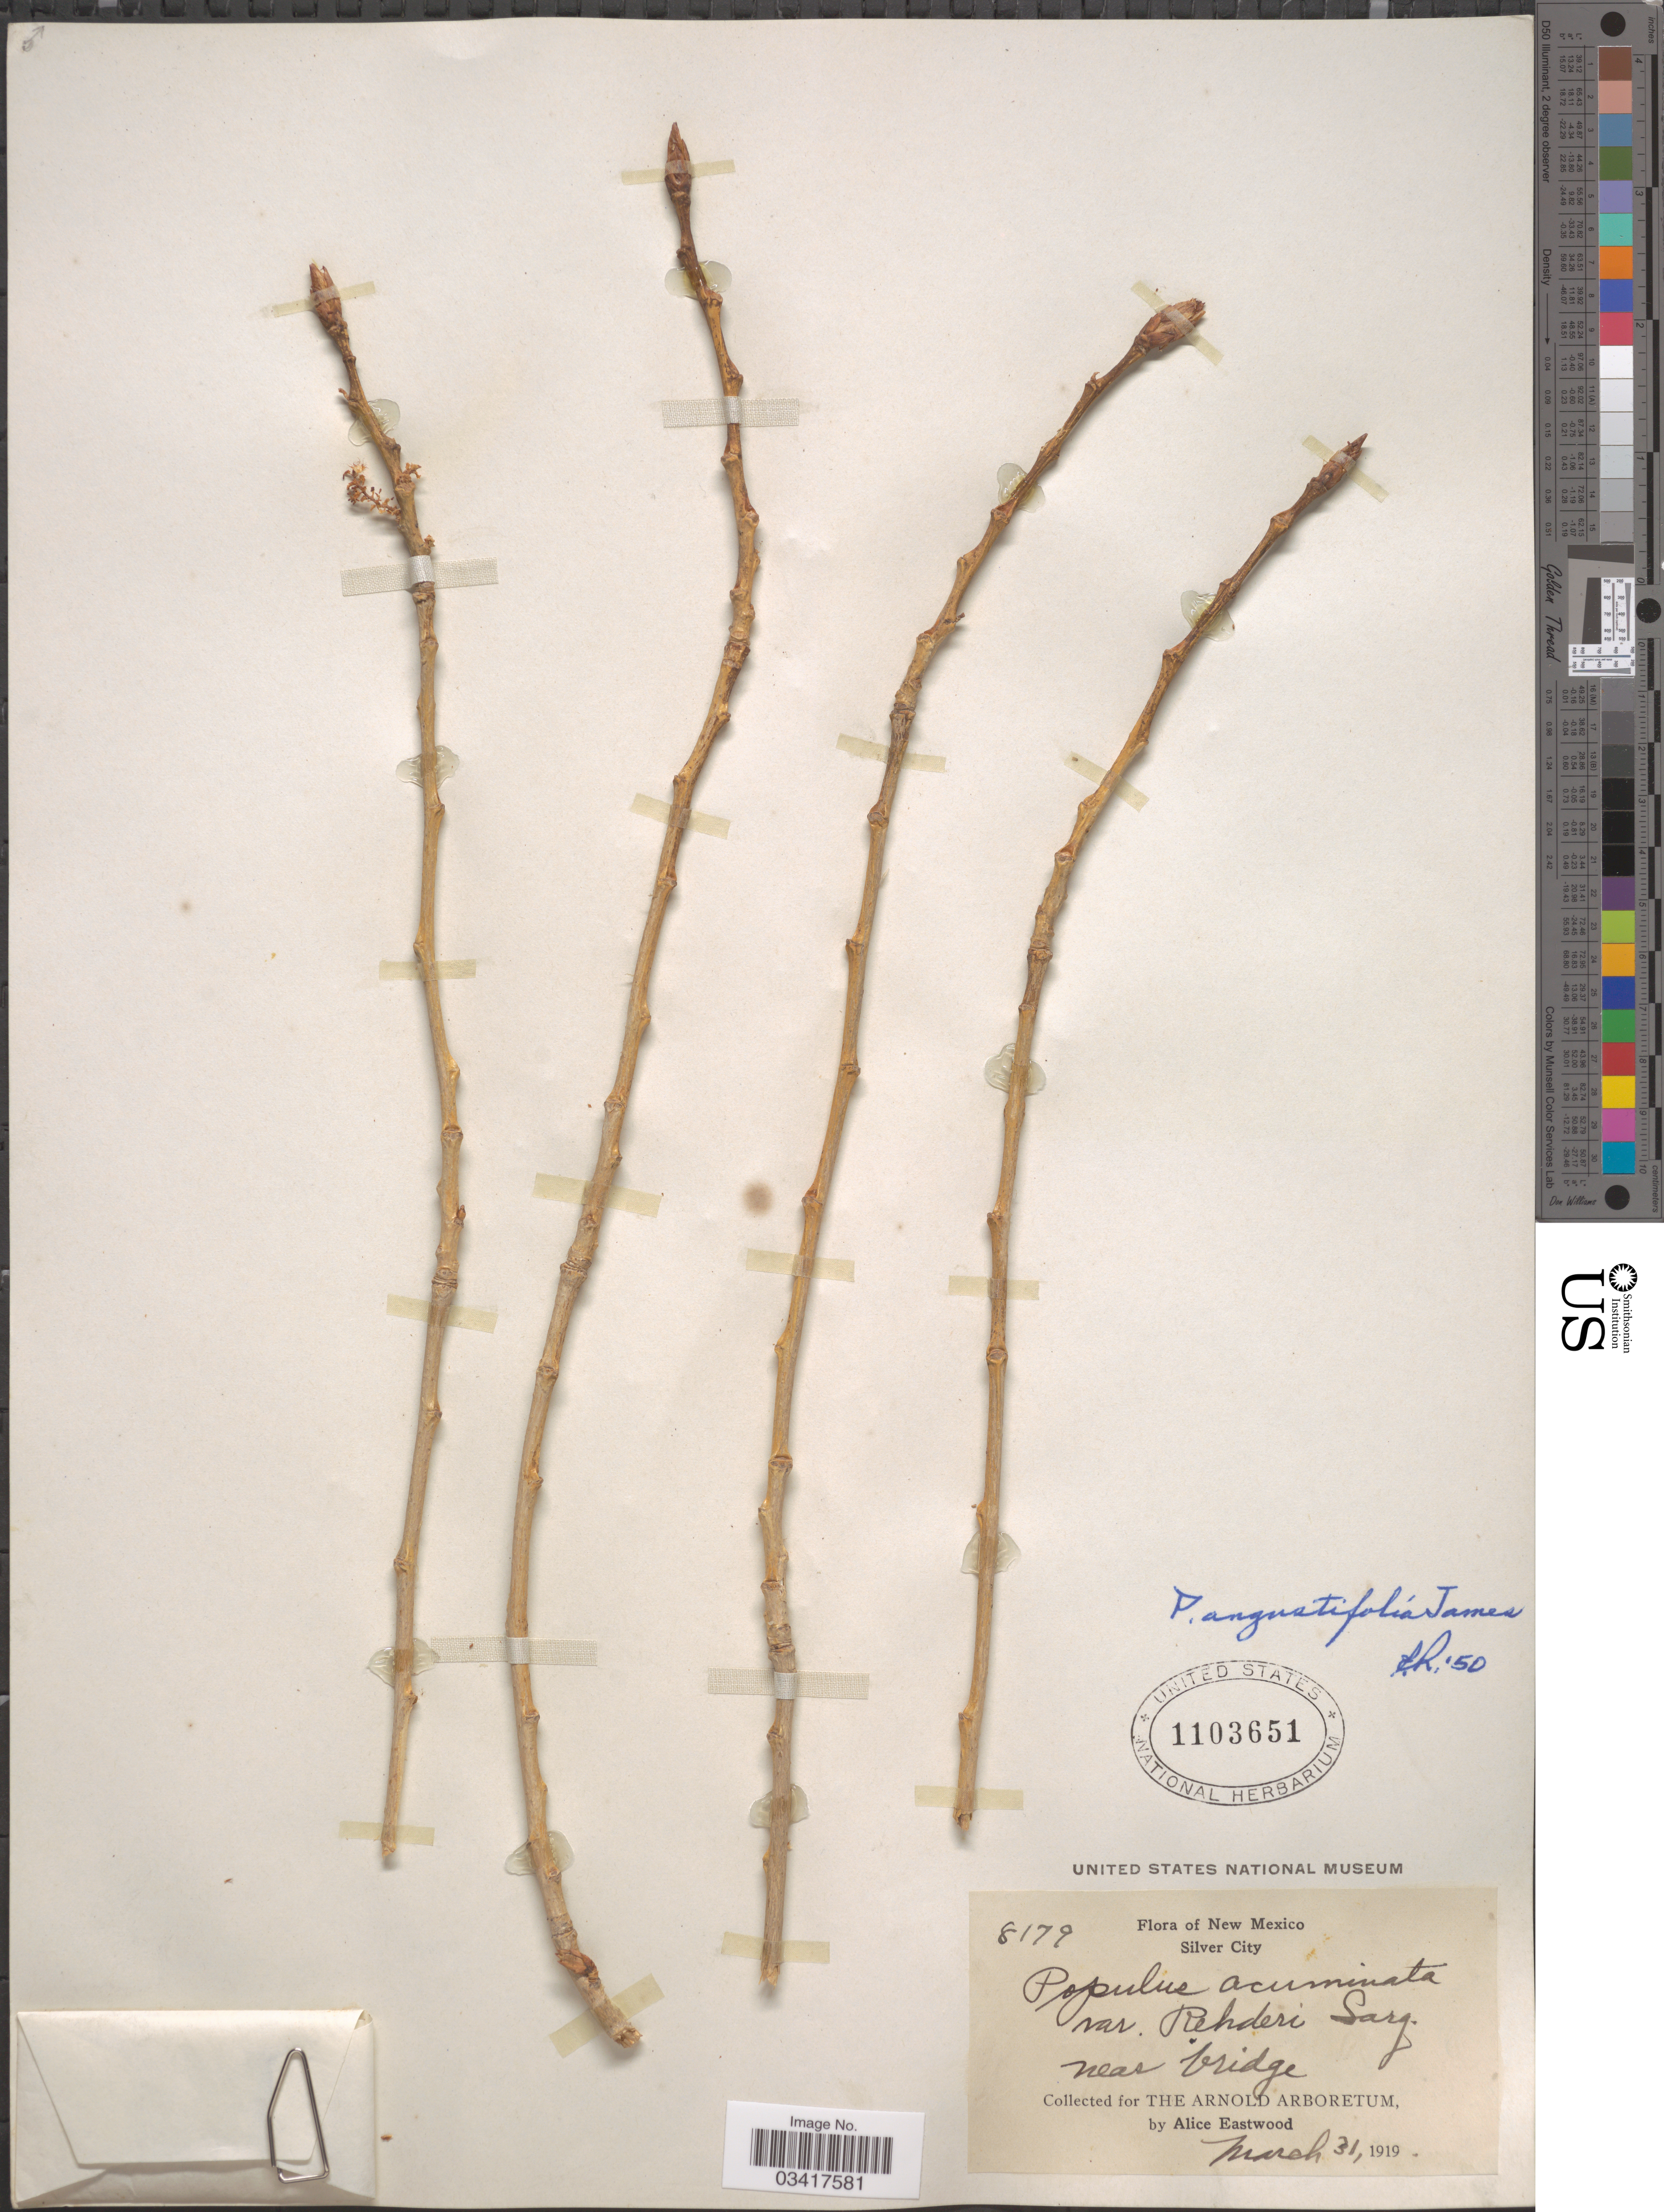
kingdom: Plantae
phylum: Tracheophyta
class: Magnoliopsida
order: Malpighiales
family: Salicaceae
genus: Populus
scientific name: Populus angustifolia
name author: E. James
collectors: A. Eastwood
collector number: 8179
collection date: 1919-03-31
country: United States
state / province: New Mexico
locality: Silver City. Near bridge.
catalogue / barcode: US 1103651